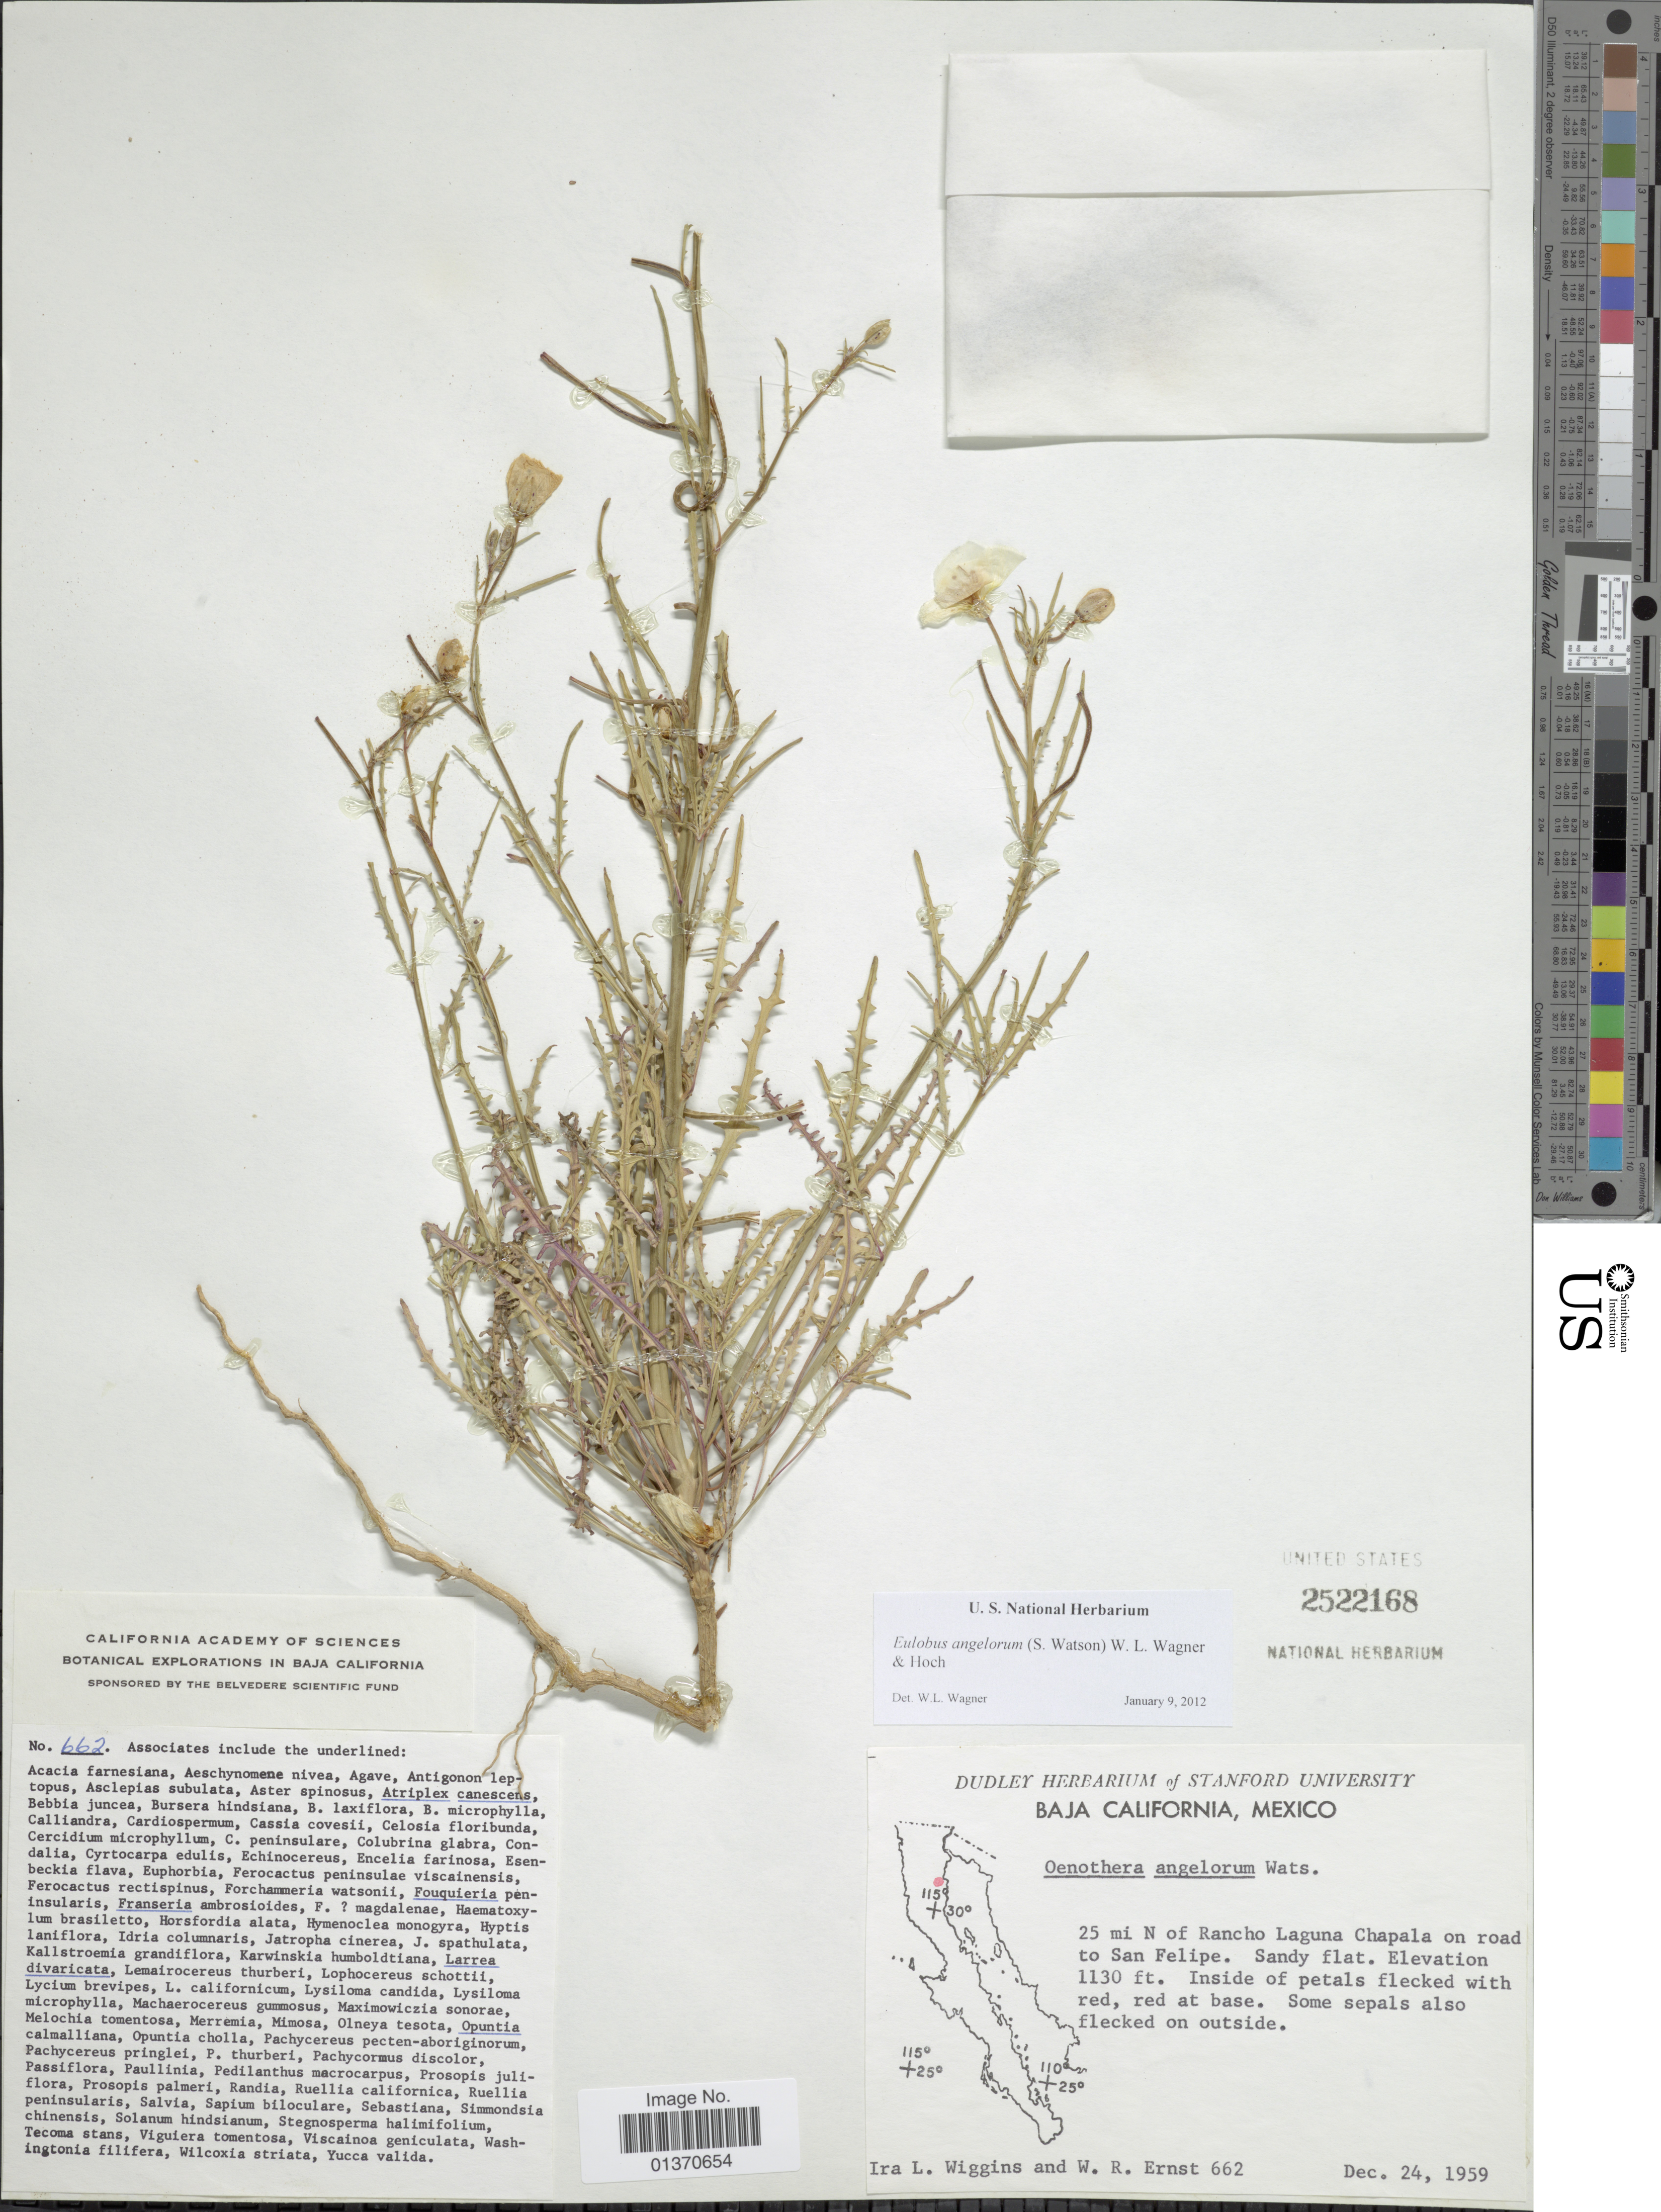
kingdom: Plantae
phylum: Tracheophyta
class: Magnoliopsida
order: Myrtales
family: Onagraceae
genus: Eulobus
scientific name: Eulobus angelorum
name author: (S. Watson) W.L. Wagner & Hoch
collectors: I. L. Wiggins & W. R. Ernst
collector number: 662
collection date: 1959-12-24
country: Mexico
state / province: Baja California Norte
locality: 25 mi N of Rancho Laguna Chapala on road to San Felipe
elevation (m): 344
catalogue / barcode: US 2522168